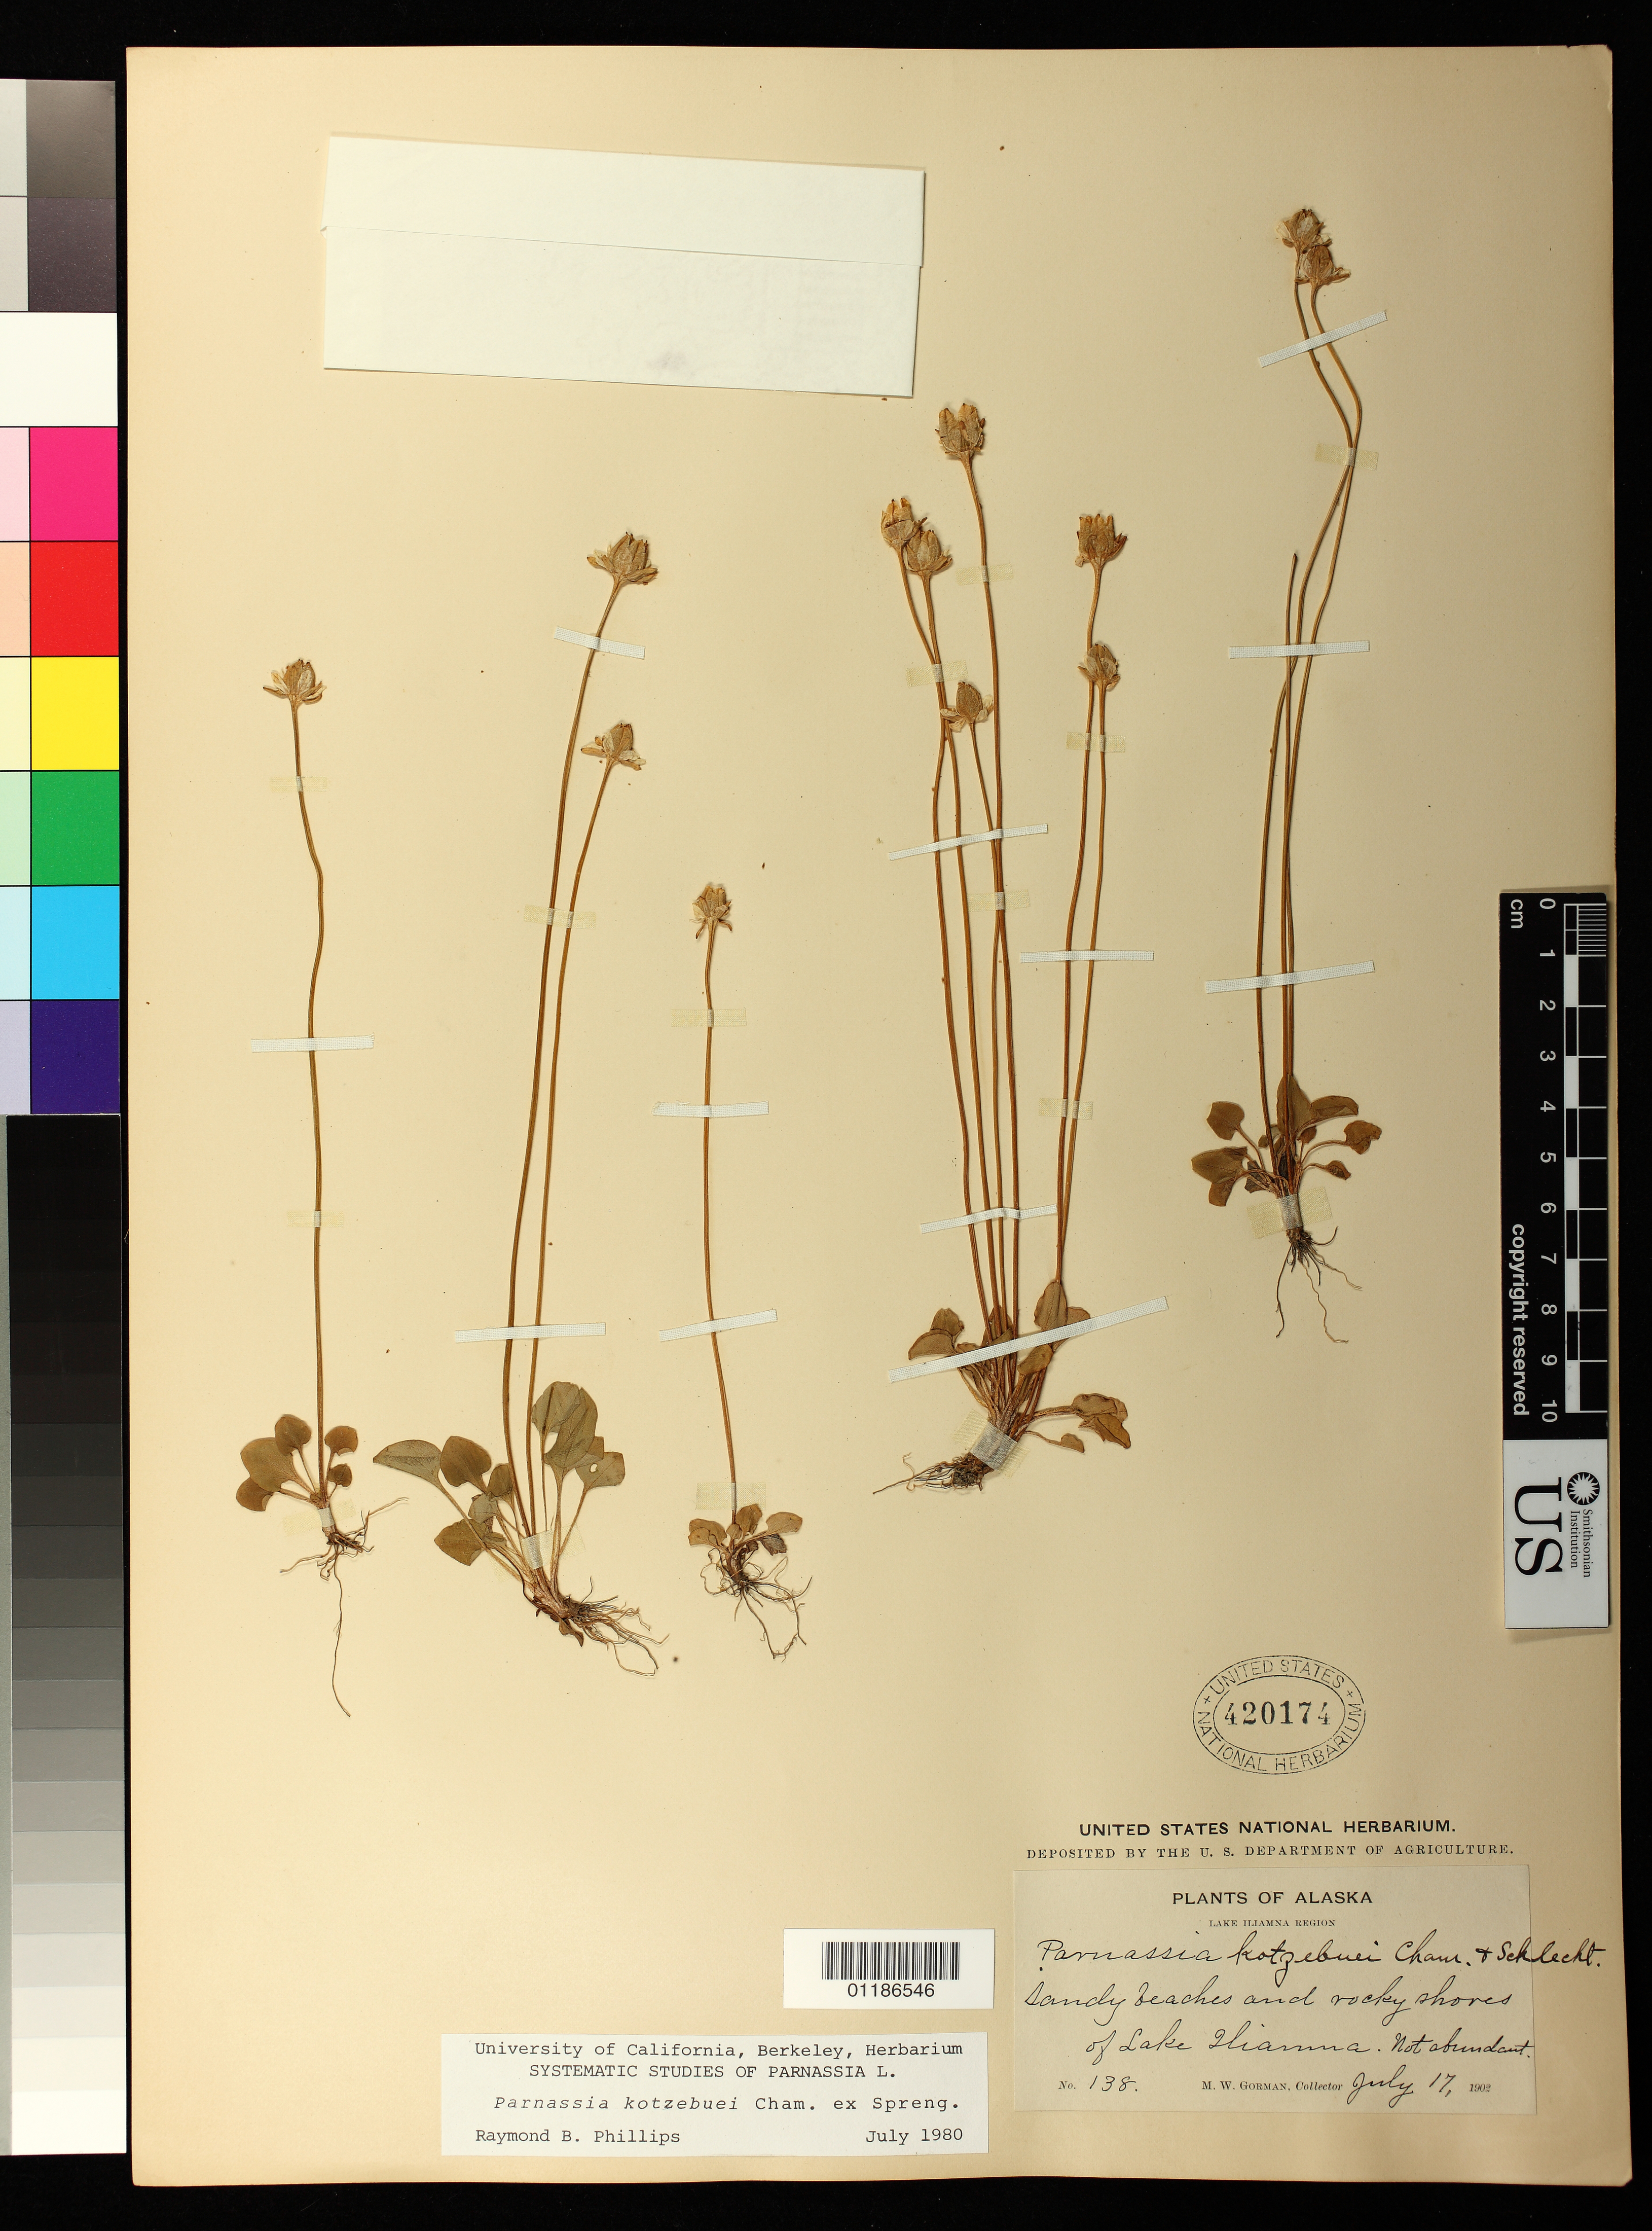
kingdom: Plantae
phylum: Tracheophyta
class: Magnoliopsida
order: Celastrales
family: Parnassiaceae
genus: Parnassia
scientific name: Parnassia kotzebuei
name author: Cham. ex Spreng.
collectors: M. W. Gorman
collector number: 138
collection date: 1902-07-17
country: United States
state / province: Alaska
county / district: Lake and Peninsula Borough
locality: Sandy beaches and rocky shores of Lake Iliamna.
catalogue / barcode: US 420174